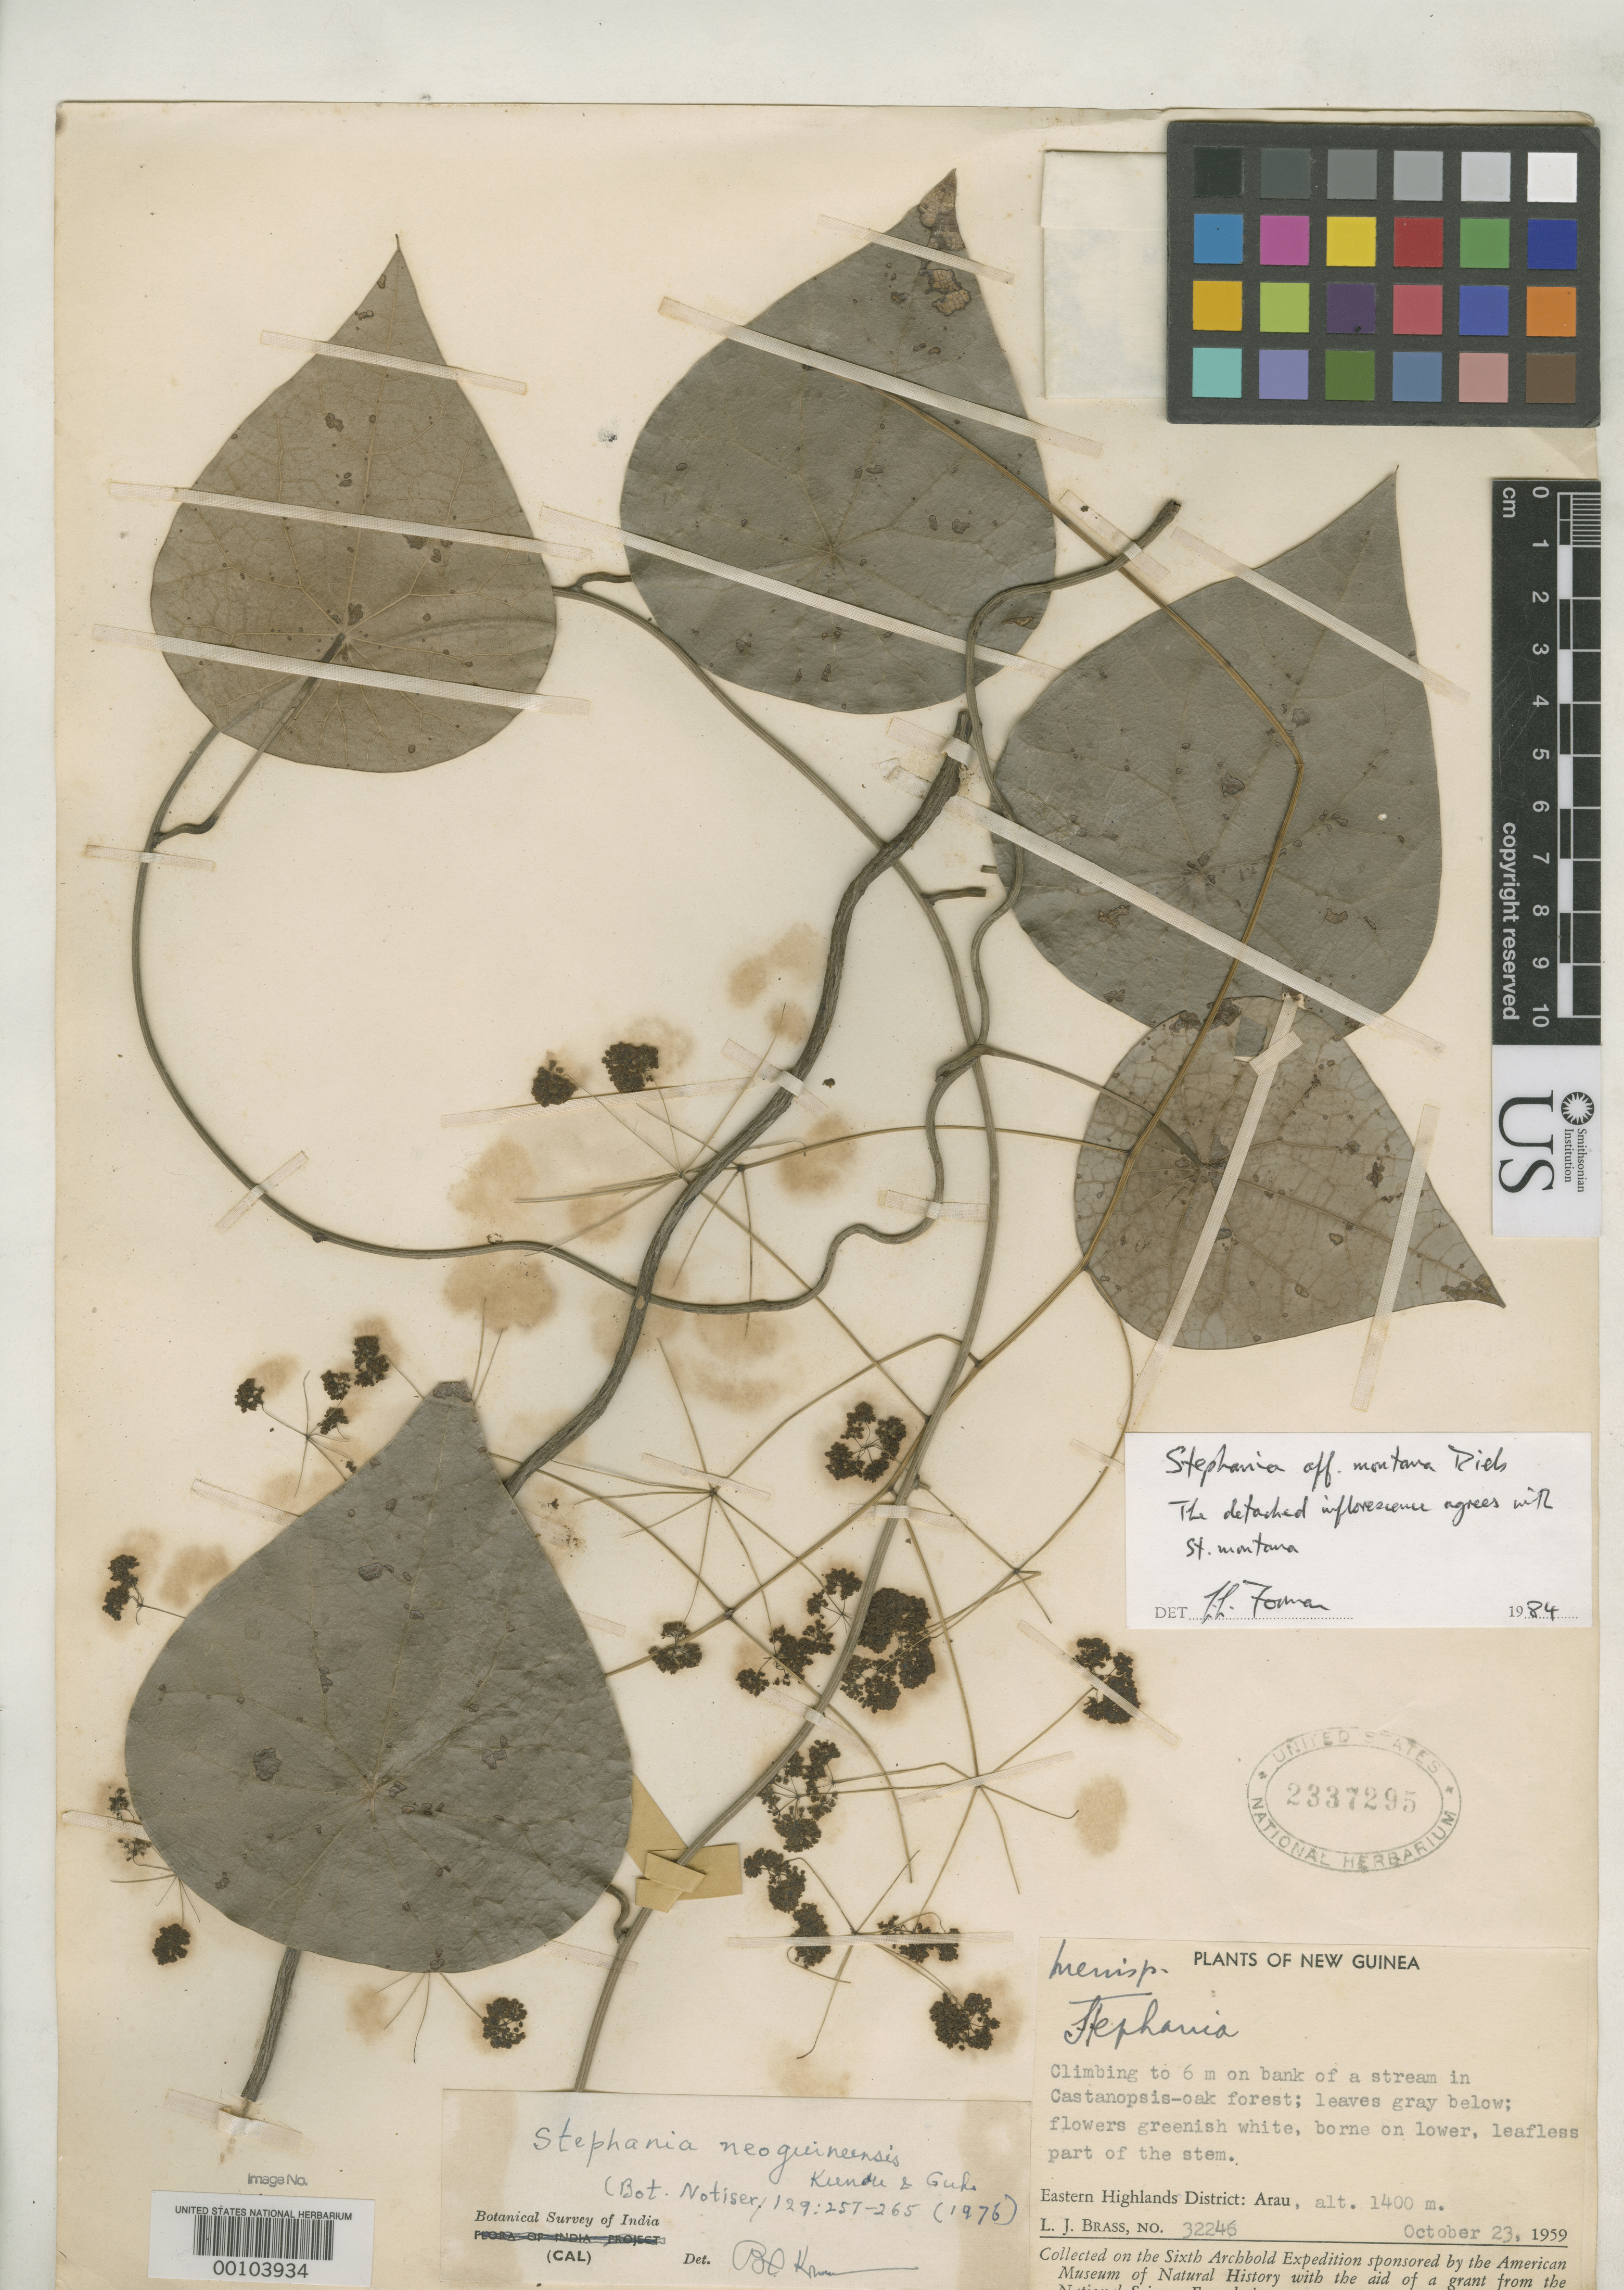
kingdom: Plantae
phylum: Tracheophyta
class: Magnoliopsida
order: Ranunculales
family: Menispermaceae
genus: Stephania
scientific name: Stephania neoguineensis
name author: Kundu & Guha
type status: Holotype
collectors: L. J. Brass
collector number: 32246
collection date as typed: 23 Oct 1959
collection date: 1959-10-23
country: Papua New Guinea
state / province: Eastern Highlands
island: New Guinea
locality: Arau.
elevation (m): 1400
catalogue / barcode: US 2337295